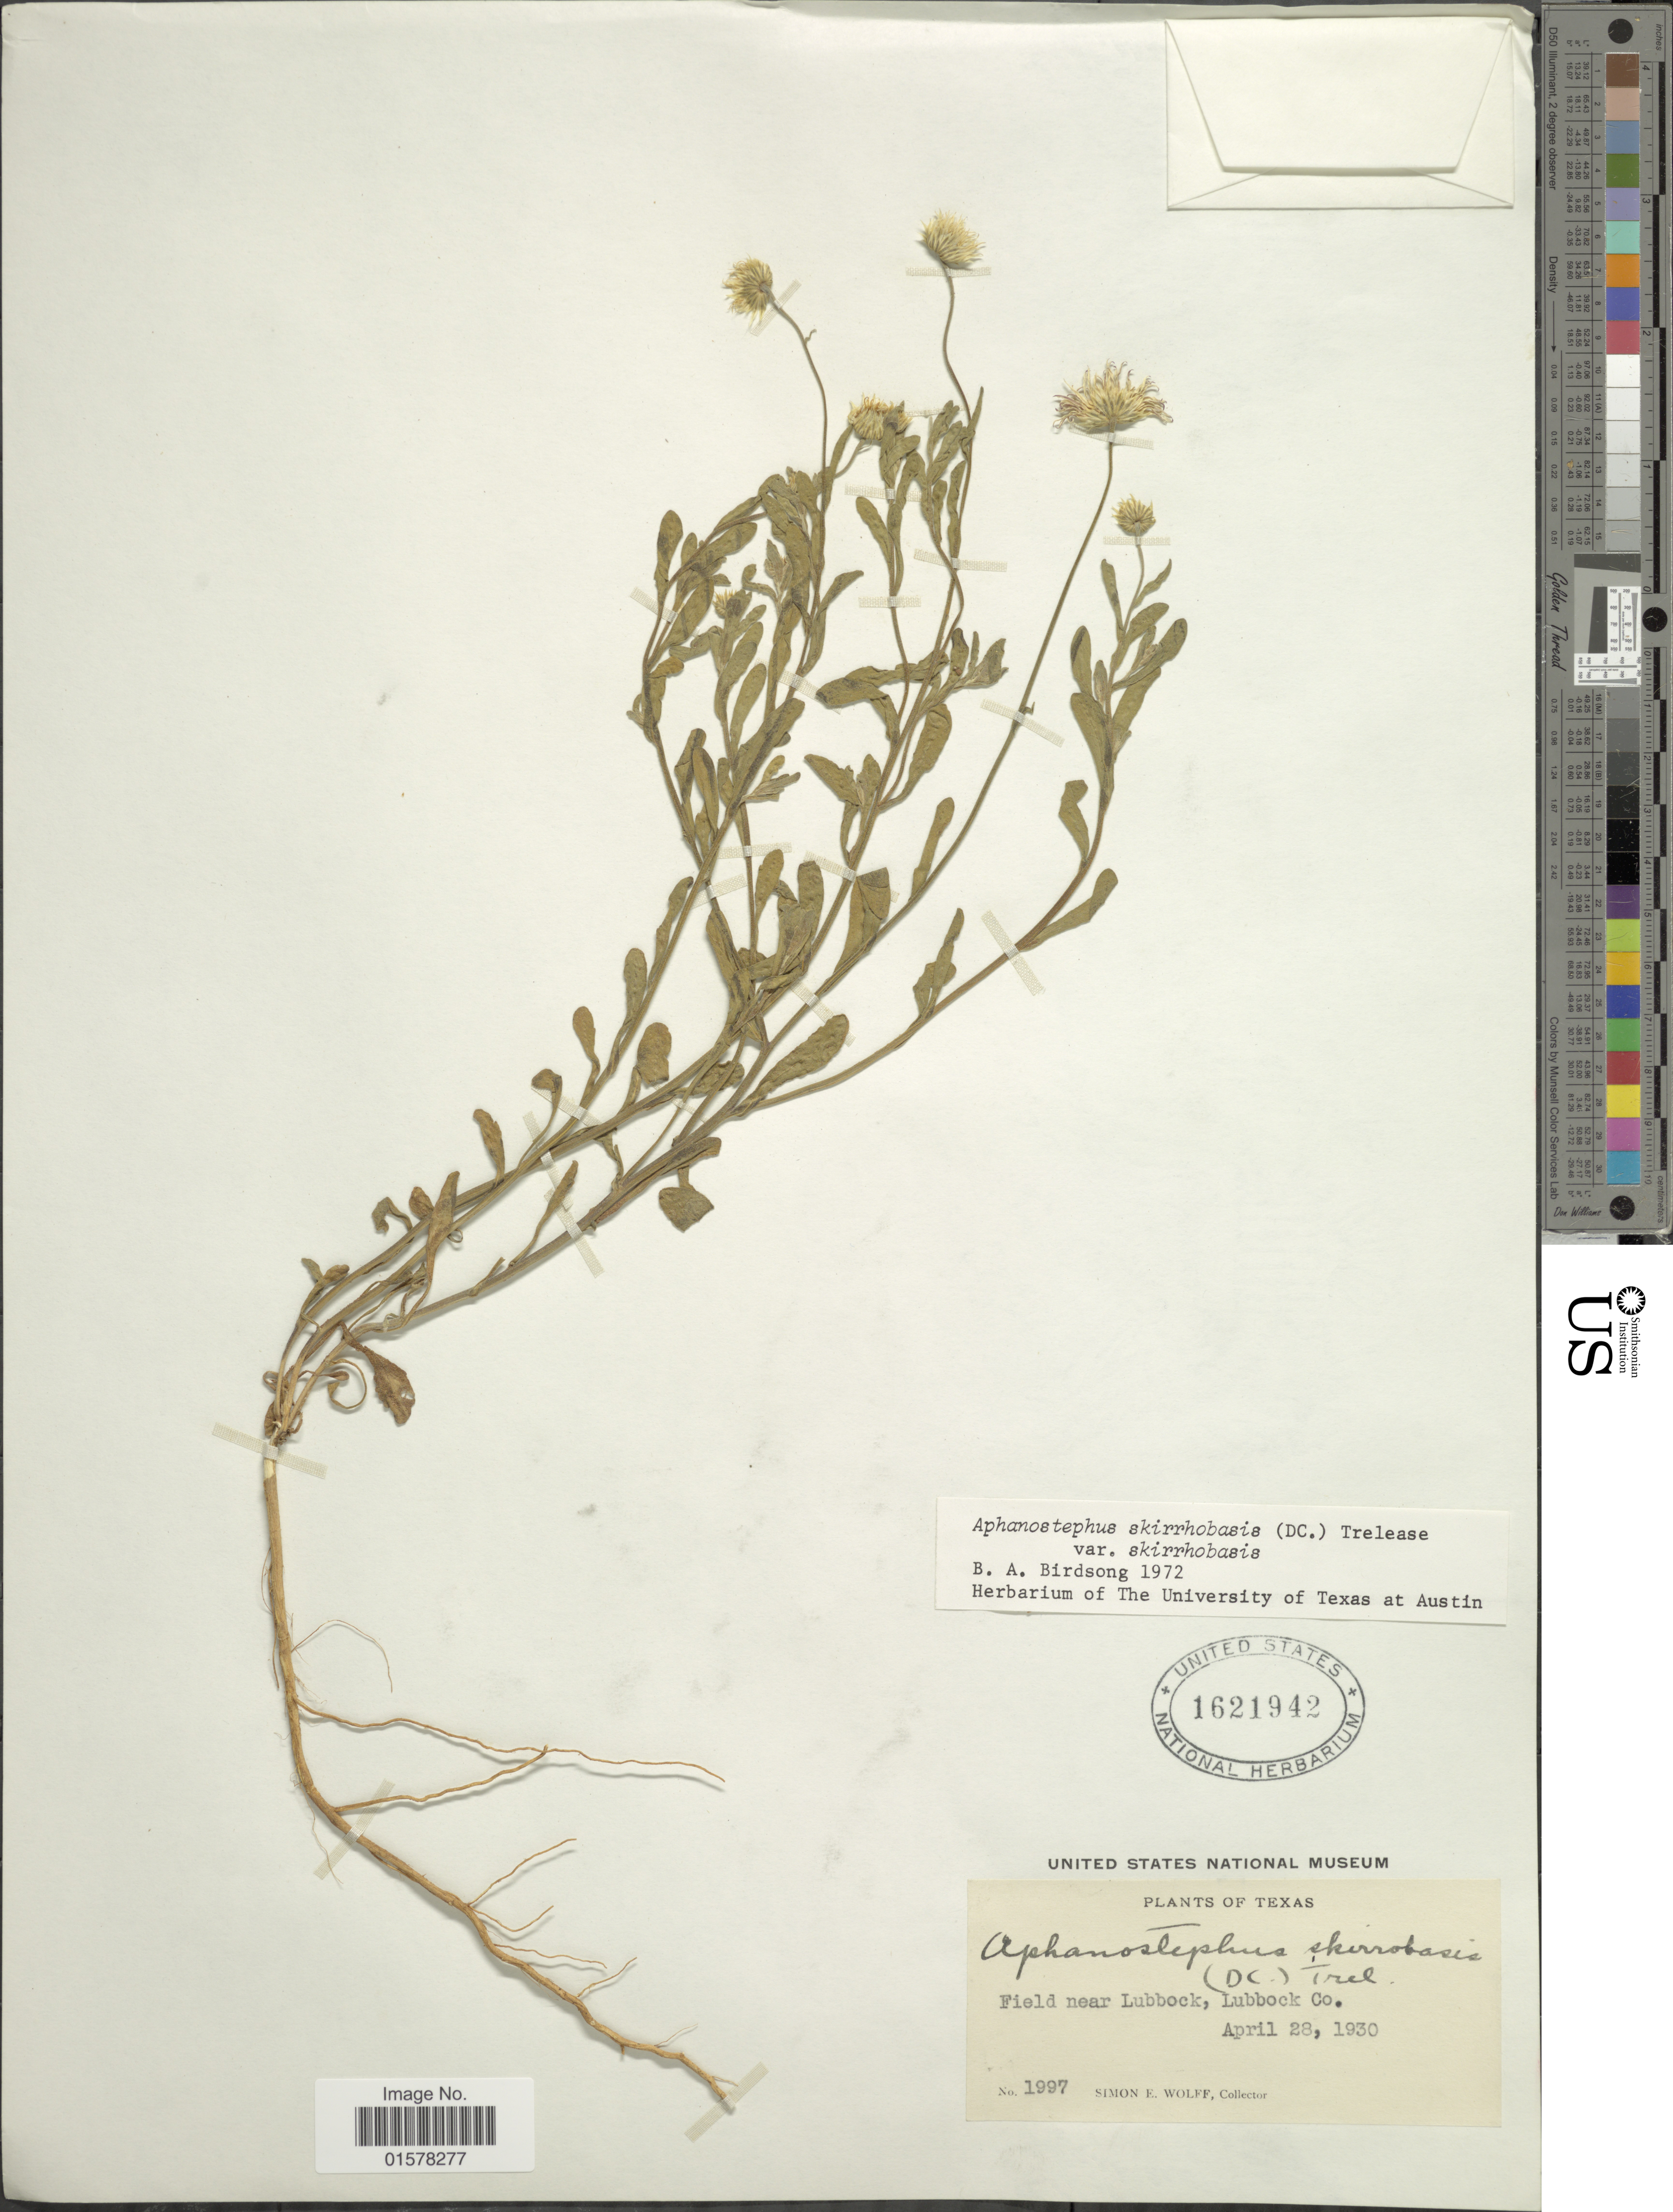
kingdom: Plantae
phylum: Tracheophyta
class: Magnoliopsida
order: Asterales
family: Asteraceae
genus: Aphanostephus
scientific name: Aphanostephus skirrhobasis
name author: (DC.) Trel. ex Coville & Branner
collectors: S. E. Wolff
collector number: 1997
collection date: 1930-04-28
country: United States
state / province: Texas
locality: Texas. Field near Lubbock, Lubbock Co.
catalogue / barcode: US 1621942